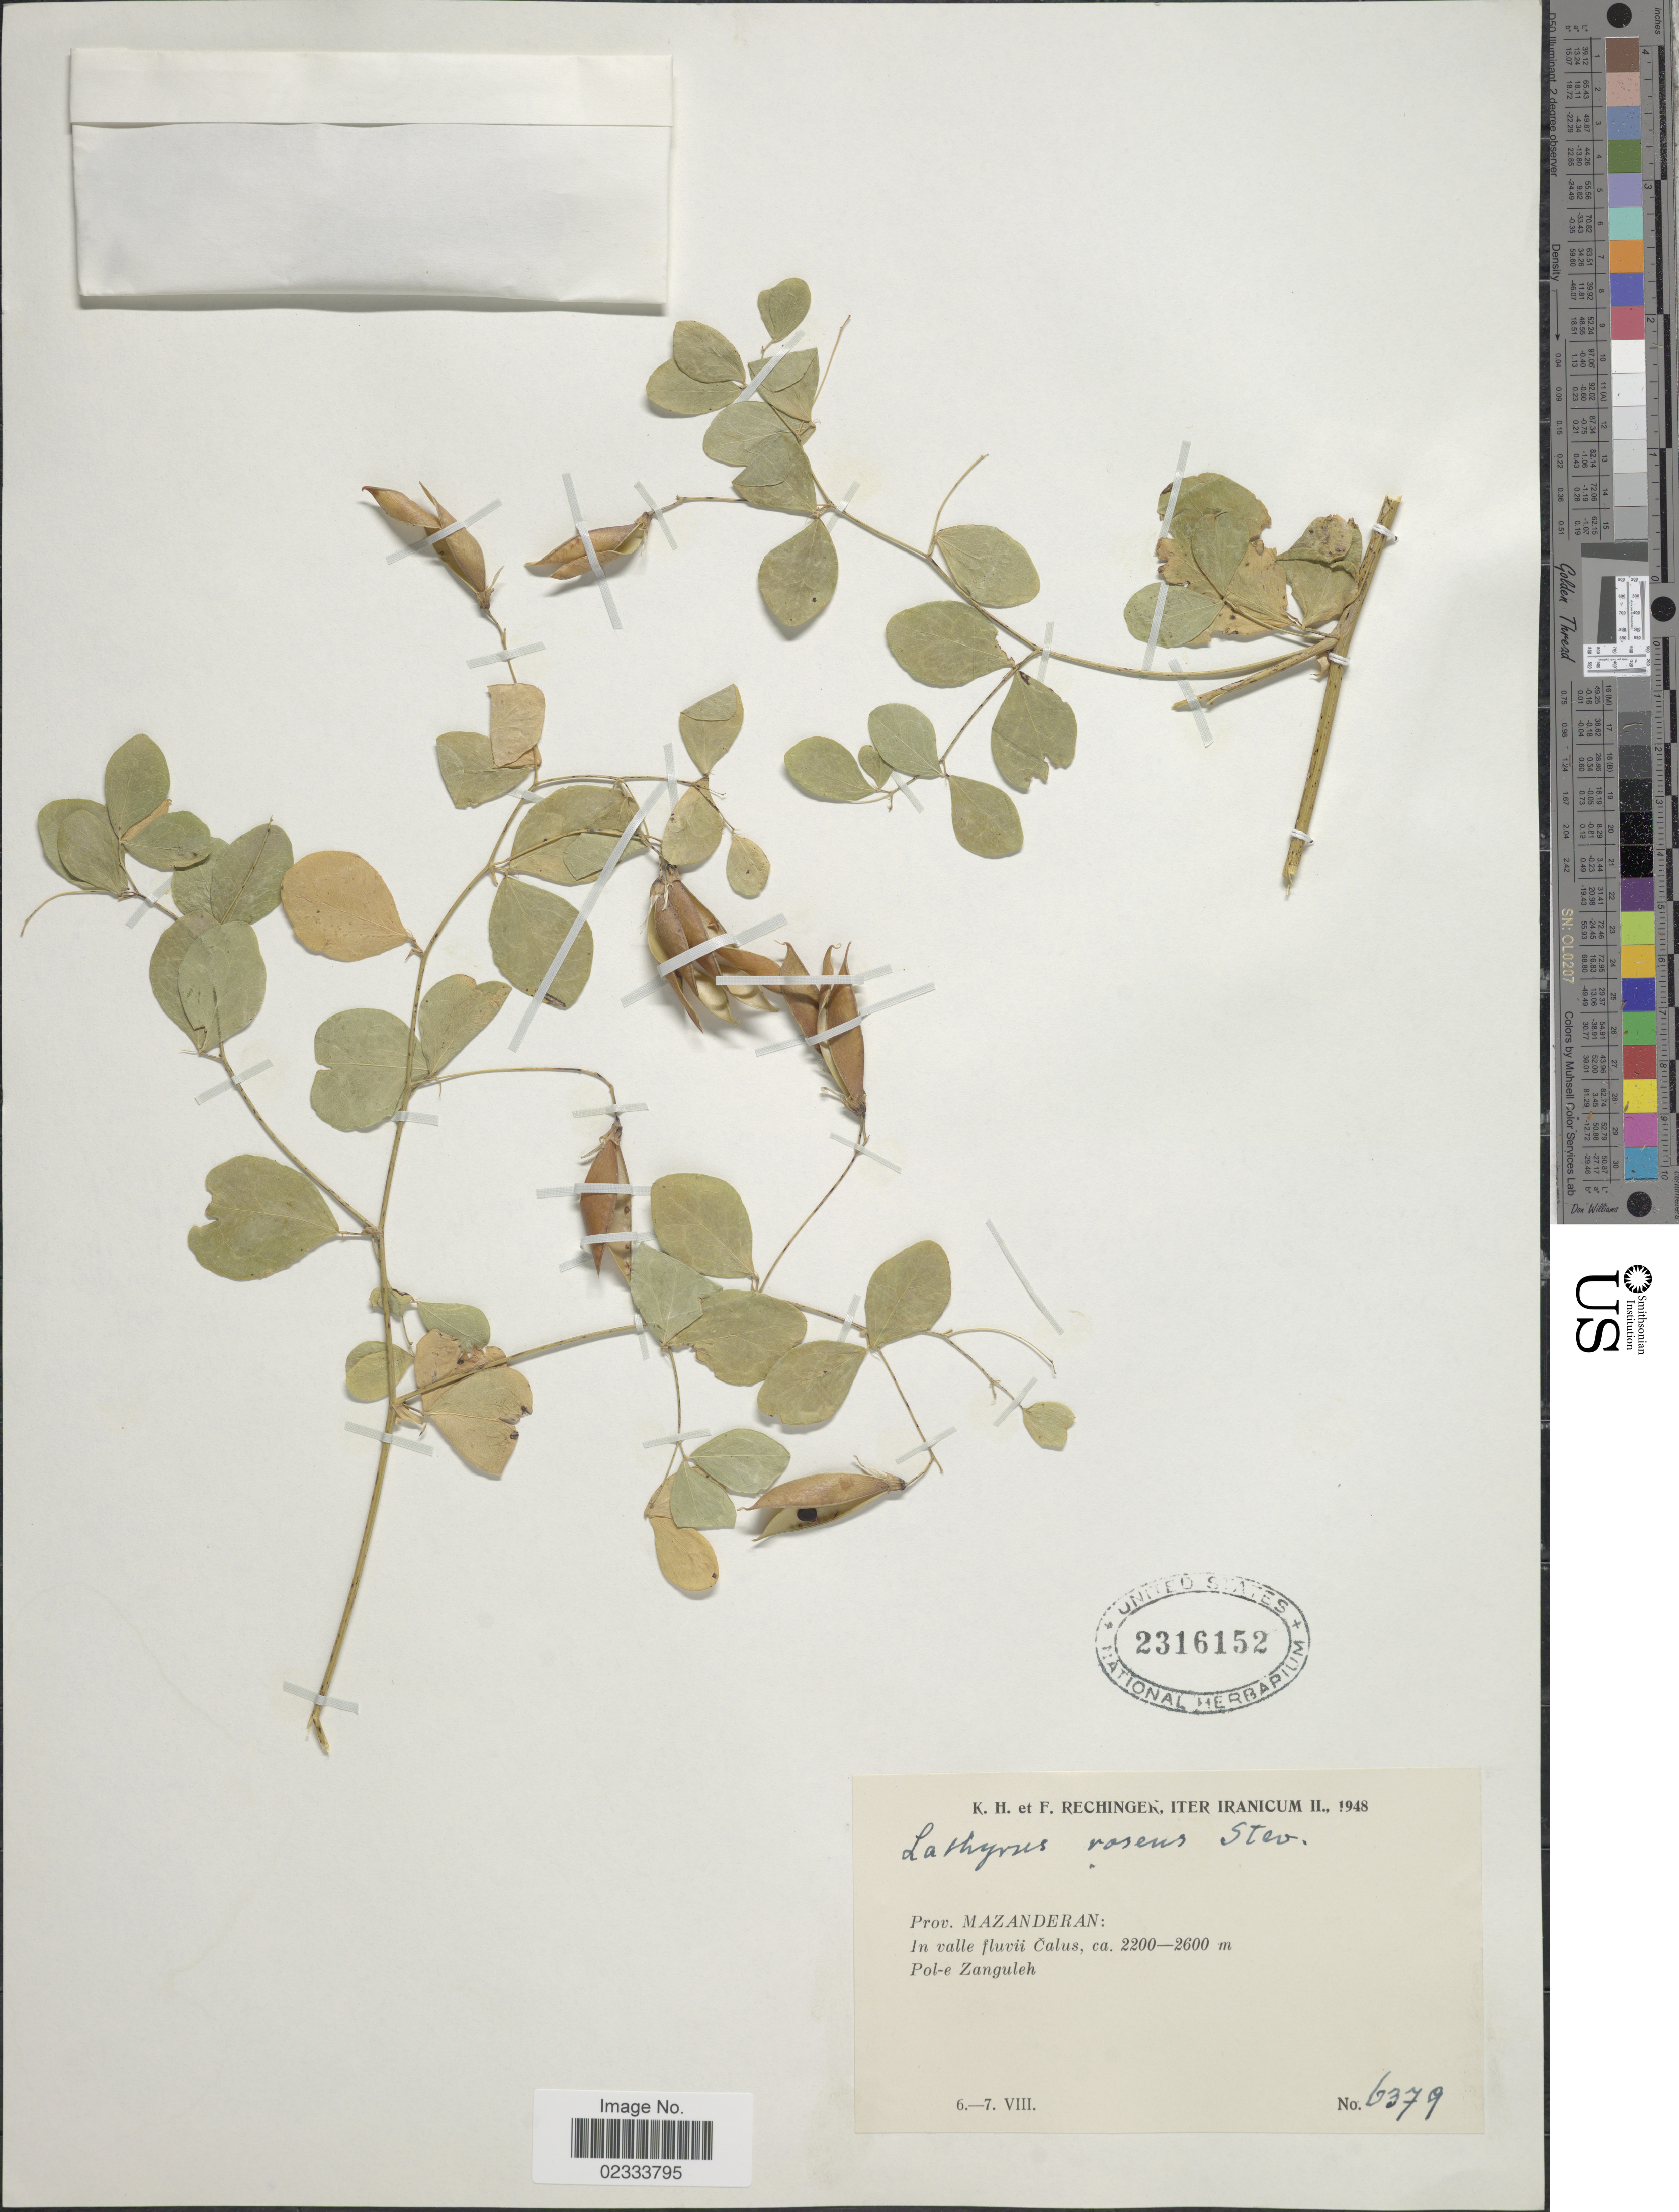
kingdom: Plantae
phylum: Tracheophyta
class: Magnoliopsida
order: Fabales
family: Fabaceae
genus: Lathyrus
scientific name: Lathyrus roseus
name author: Steven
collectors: K. H. Rechinger & F. Rechinger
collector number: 6379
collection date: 1948-08-06/1948-08-07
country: Iran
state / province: Mazandaran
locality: Prov. Mazanderan: in valle fluvii Calus, Pol-e Zanguleh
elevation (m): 2200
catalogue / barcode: US 2316152